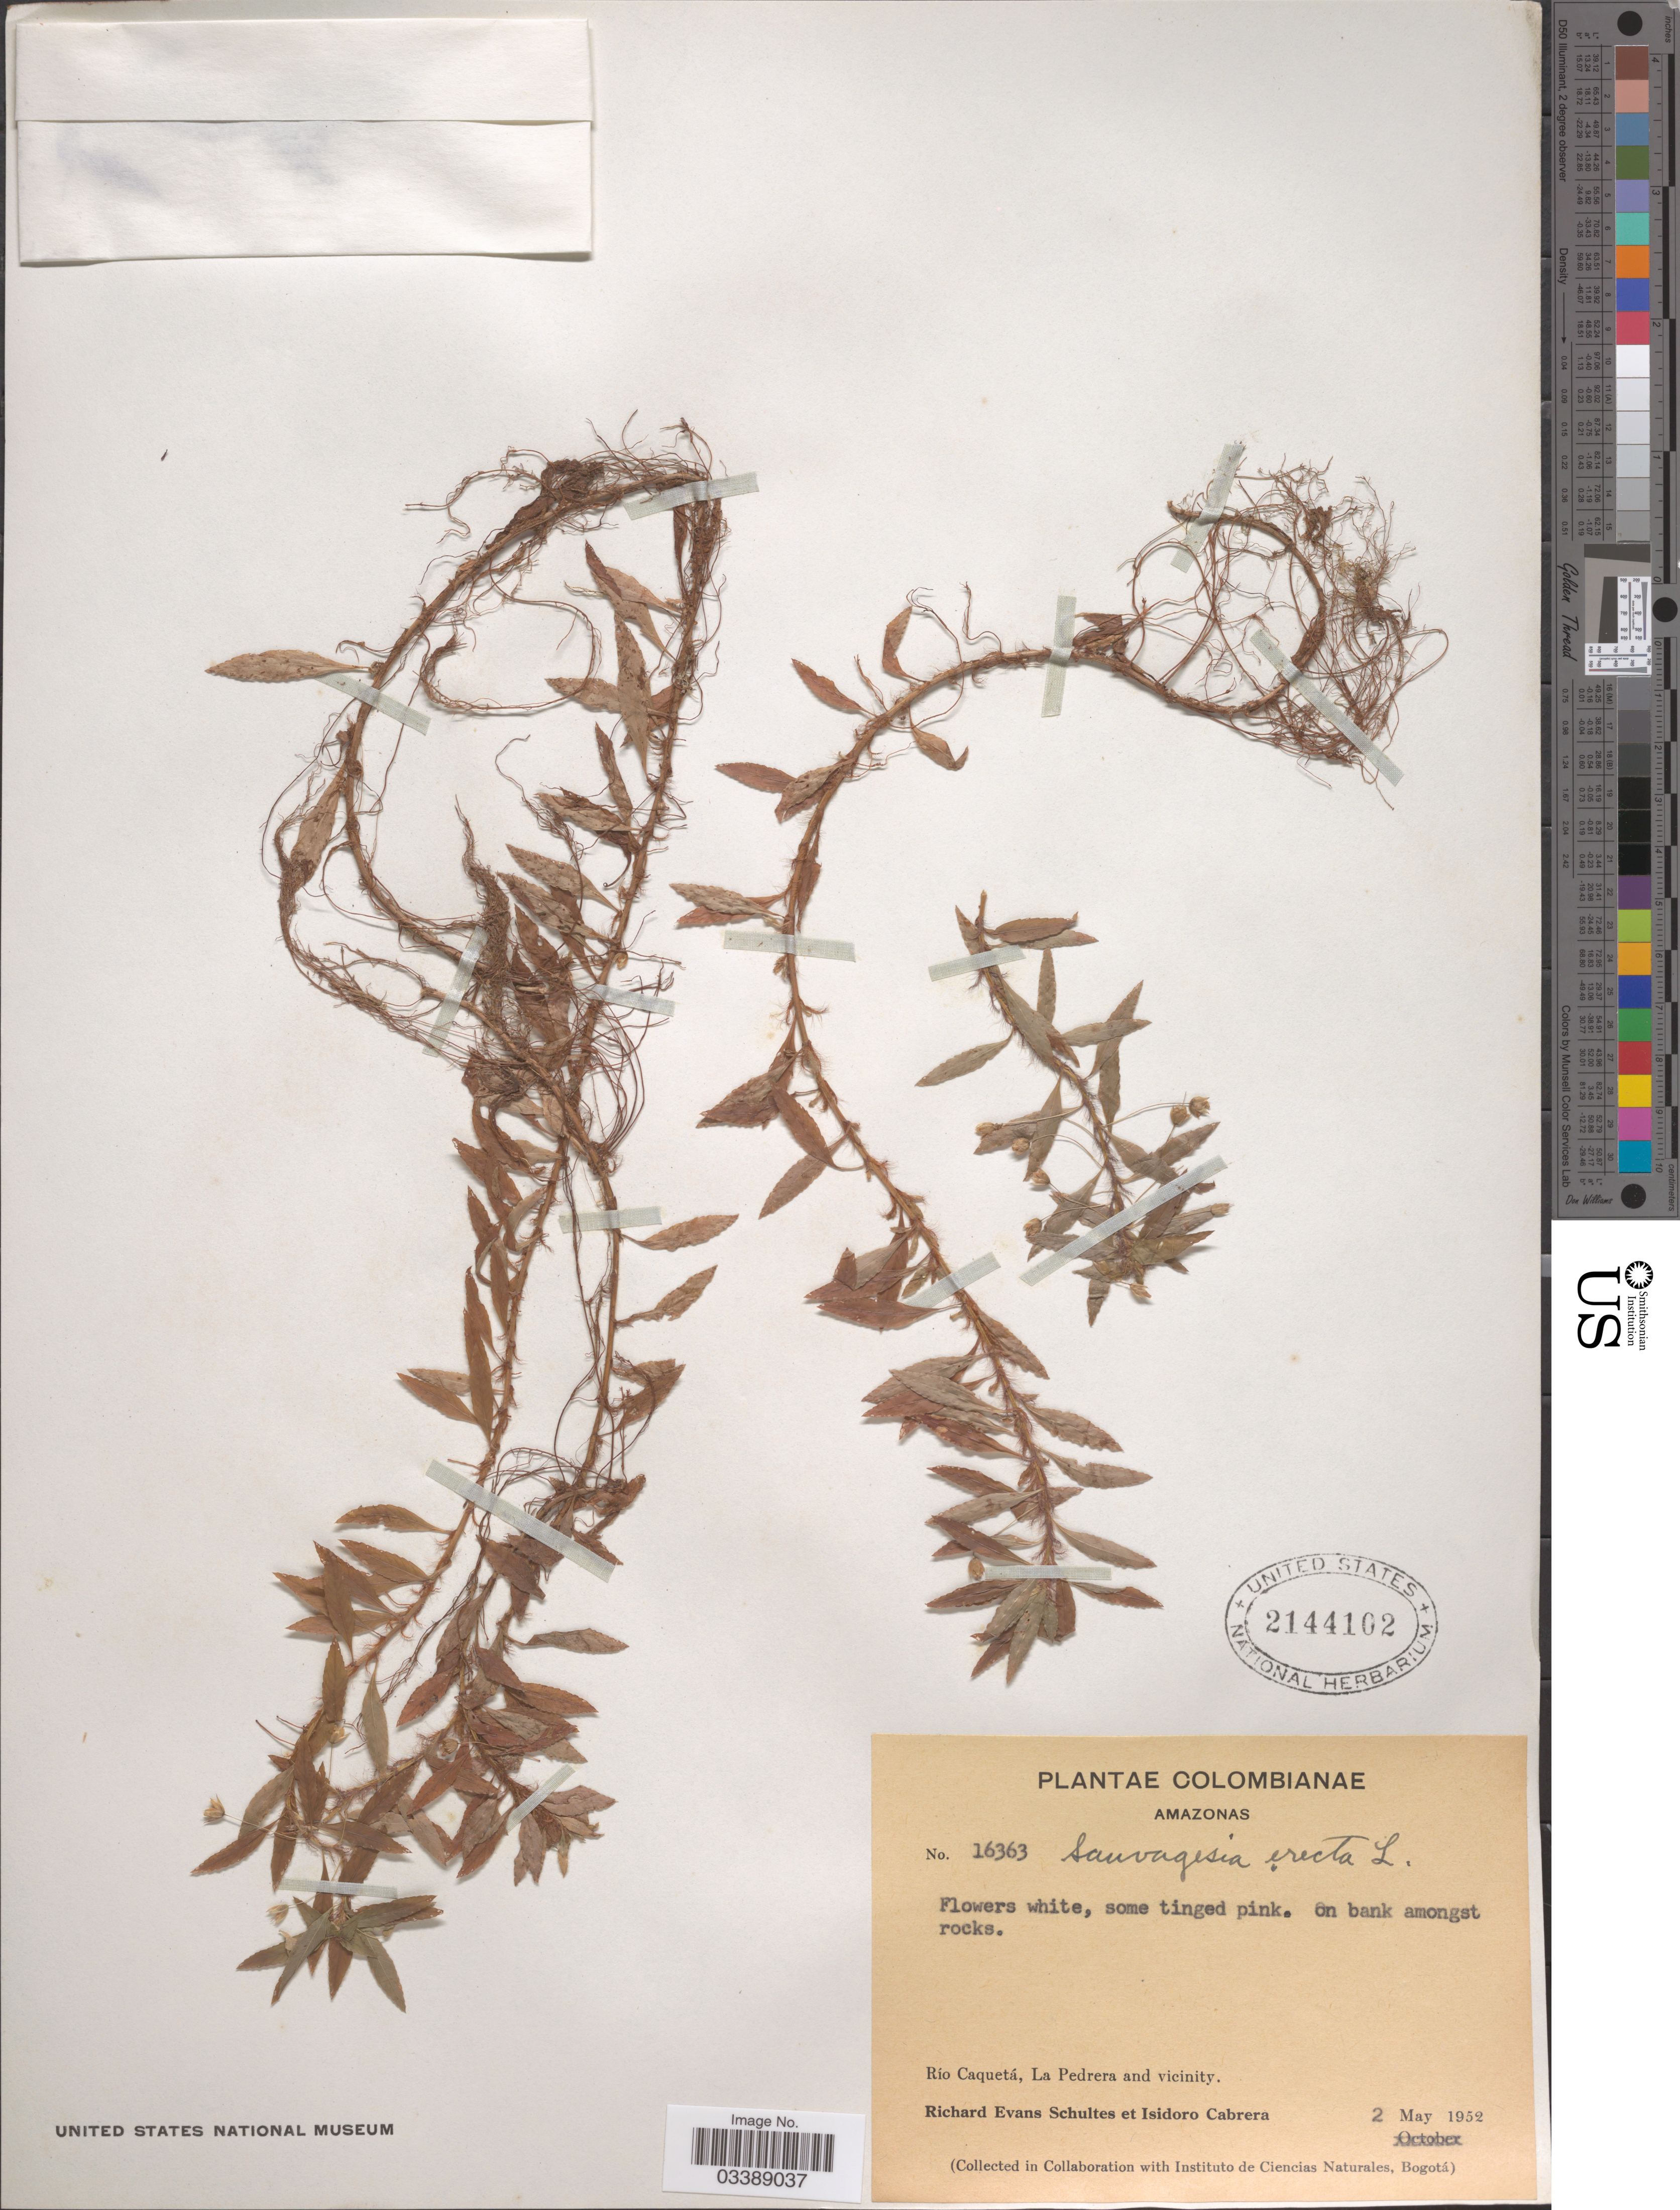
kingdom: Plantae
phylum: Tracheophyta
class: Magnoliopsida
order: Malpighiales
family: Ochnaceae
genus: Sauvagesia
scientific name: Sauvagesia erecta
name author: L.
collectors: R. E. Schultes & I. Cabrera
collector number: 16363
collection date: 1952-05-02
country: Colombia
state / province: Amazônas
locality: Río Caquetá, La Pedrera and vicinity.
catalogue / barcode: US 2144102